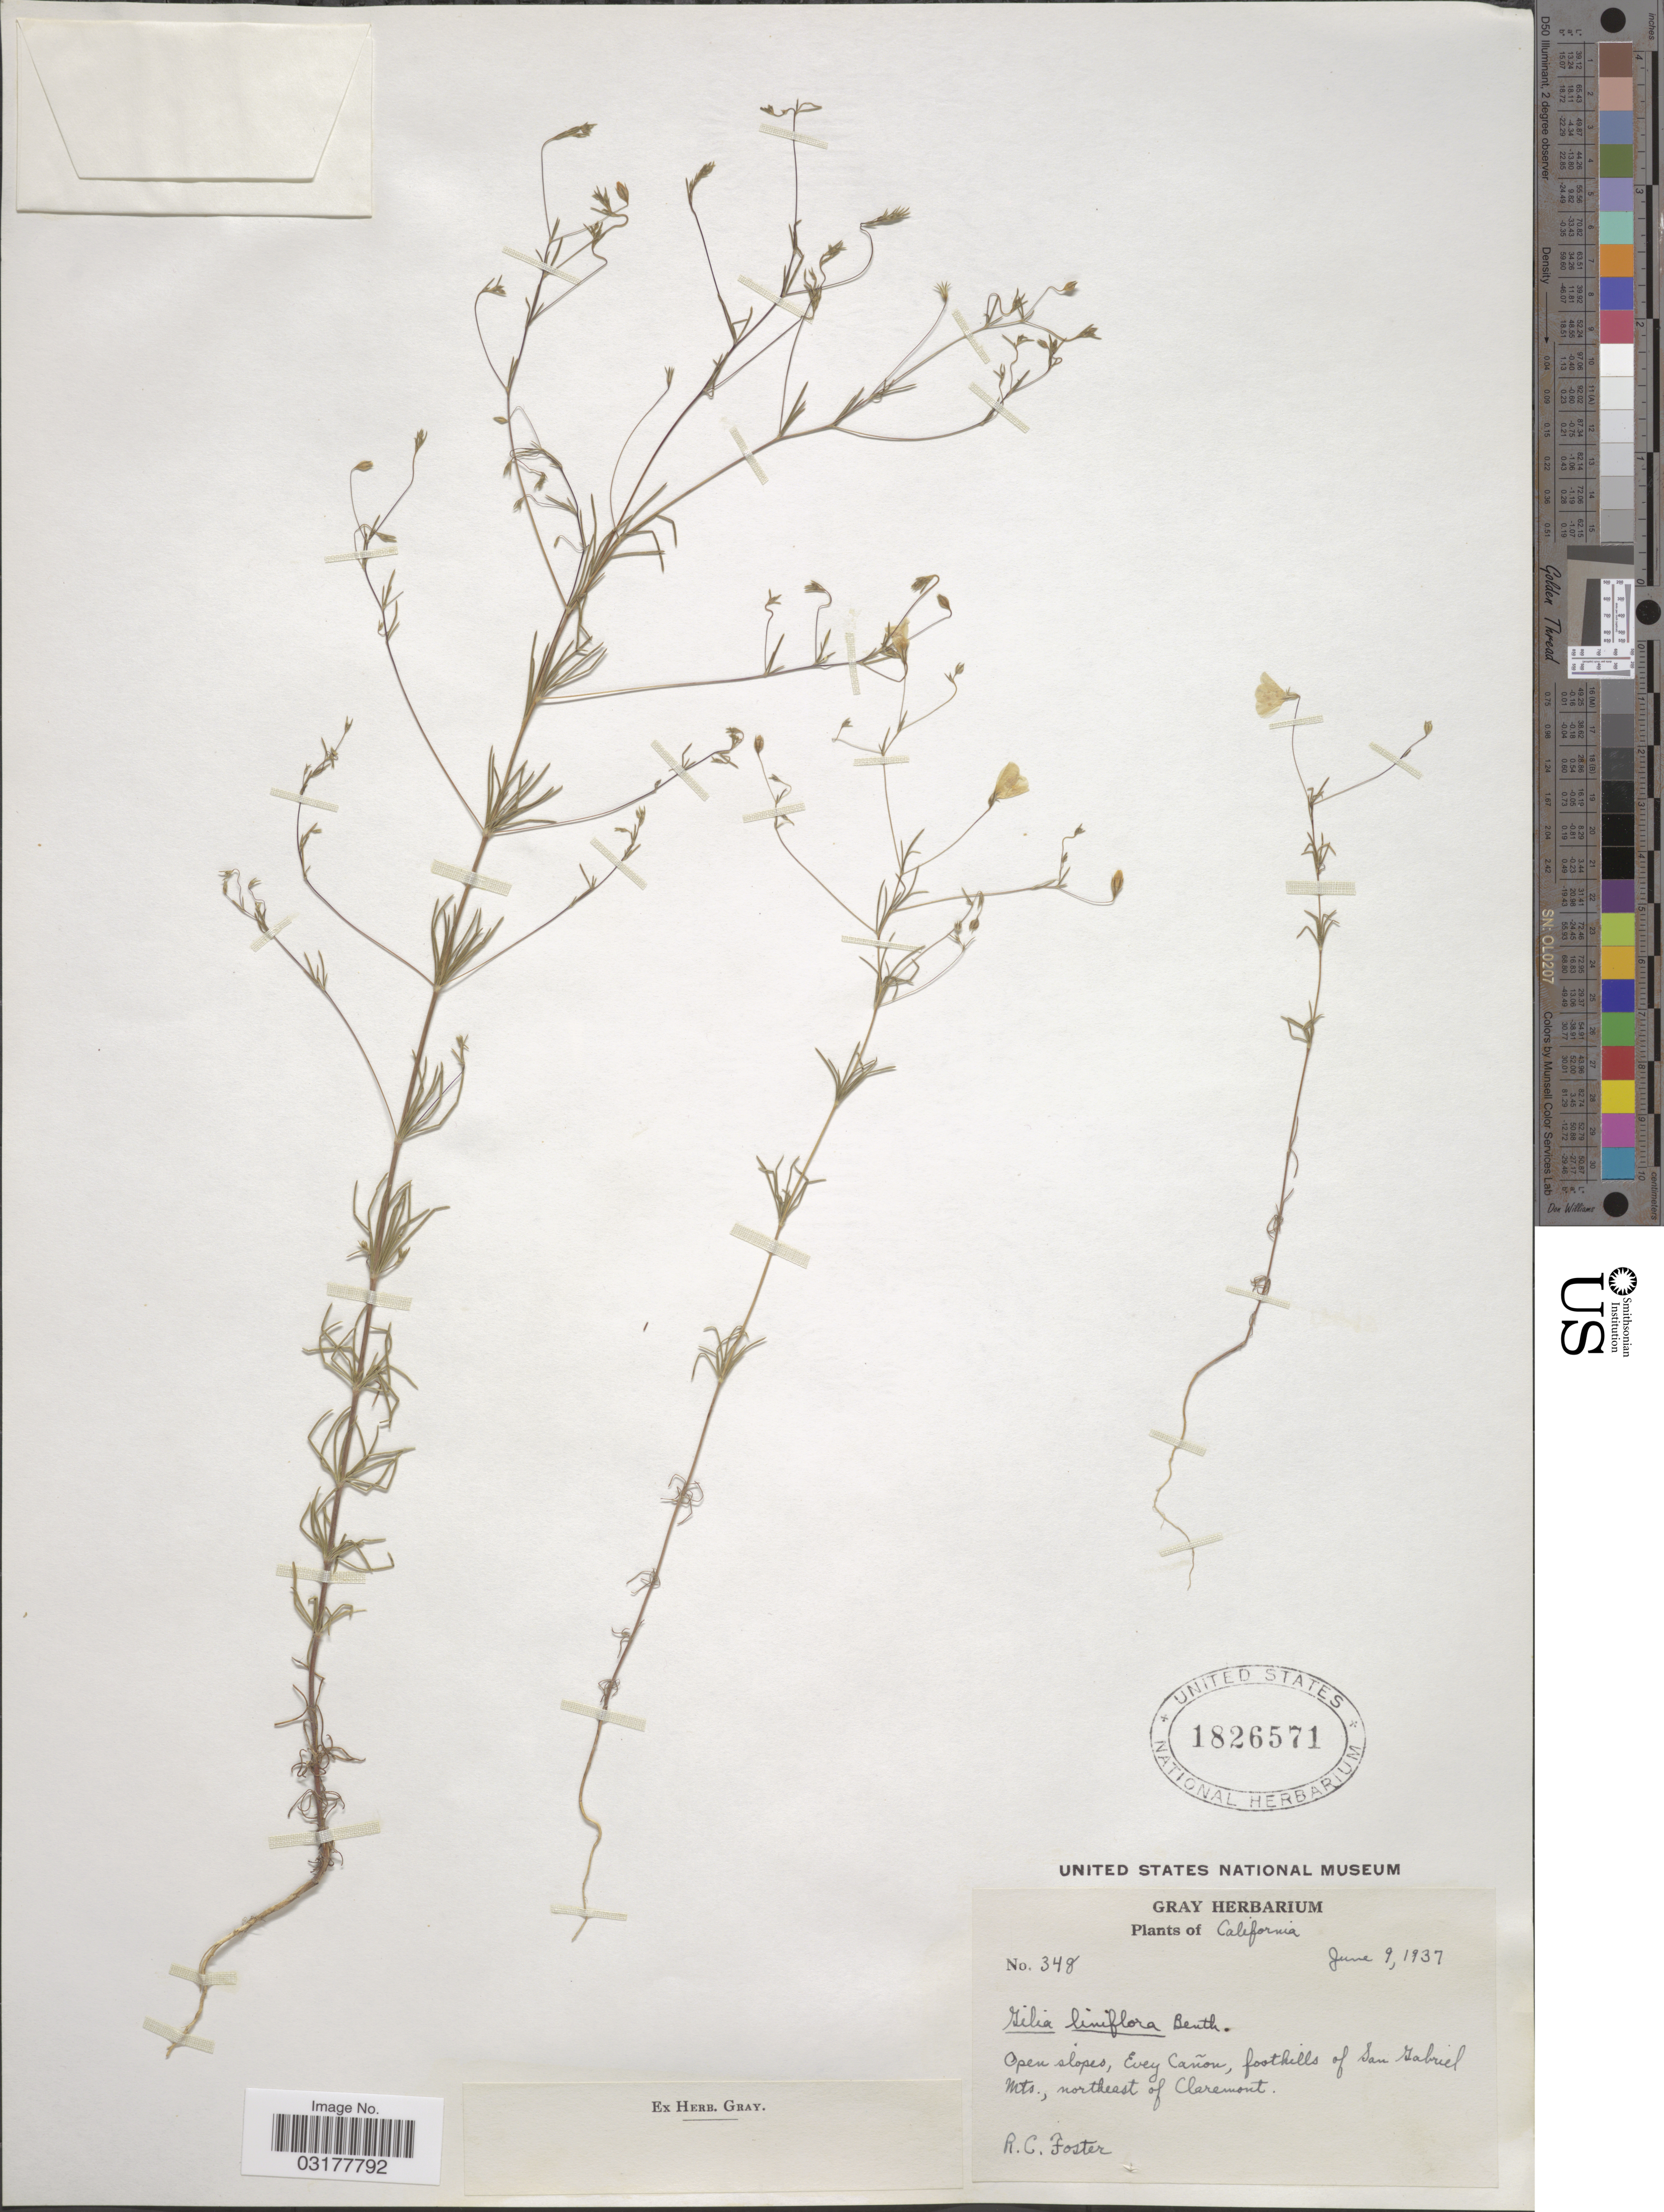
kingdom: Plantae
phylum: Tracheophyta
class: Magnoliopsida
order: Ericales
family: Polemoniaceae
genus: Leptosiphon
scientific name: Leptosiphon liniflorus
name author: (Benth.) J.M. Porter & L.A. Johnson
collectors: R. C. Foster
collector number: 348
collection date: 1937-06-09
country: United States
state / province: California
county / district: Los Angeles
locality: Evey Cañon, foothills of San Gabriel Mts., northeast of Claremont.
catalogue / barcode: US 1826571